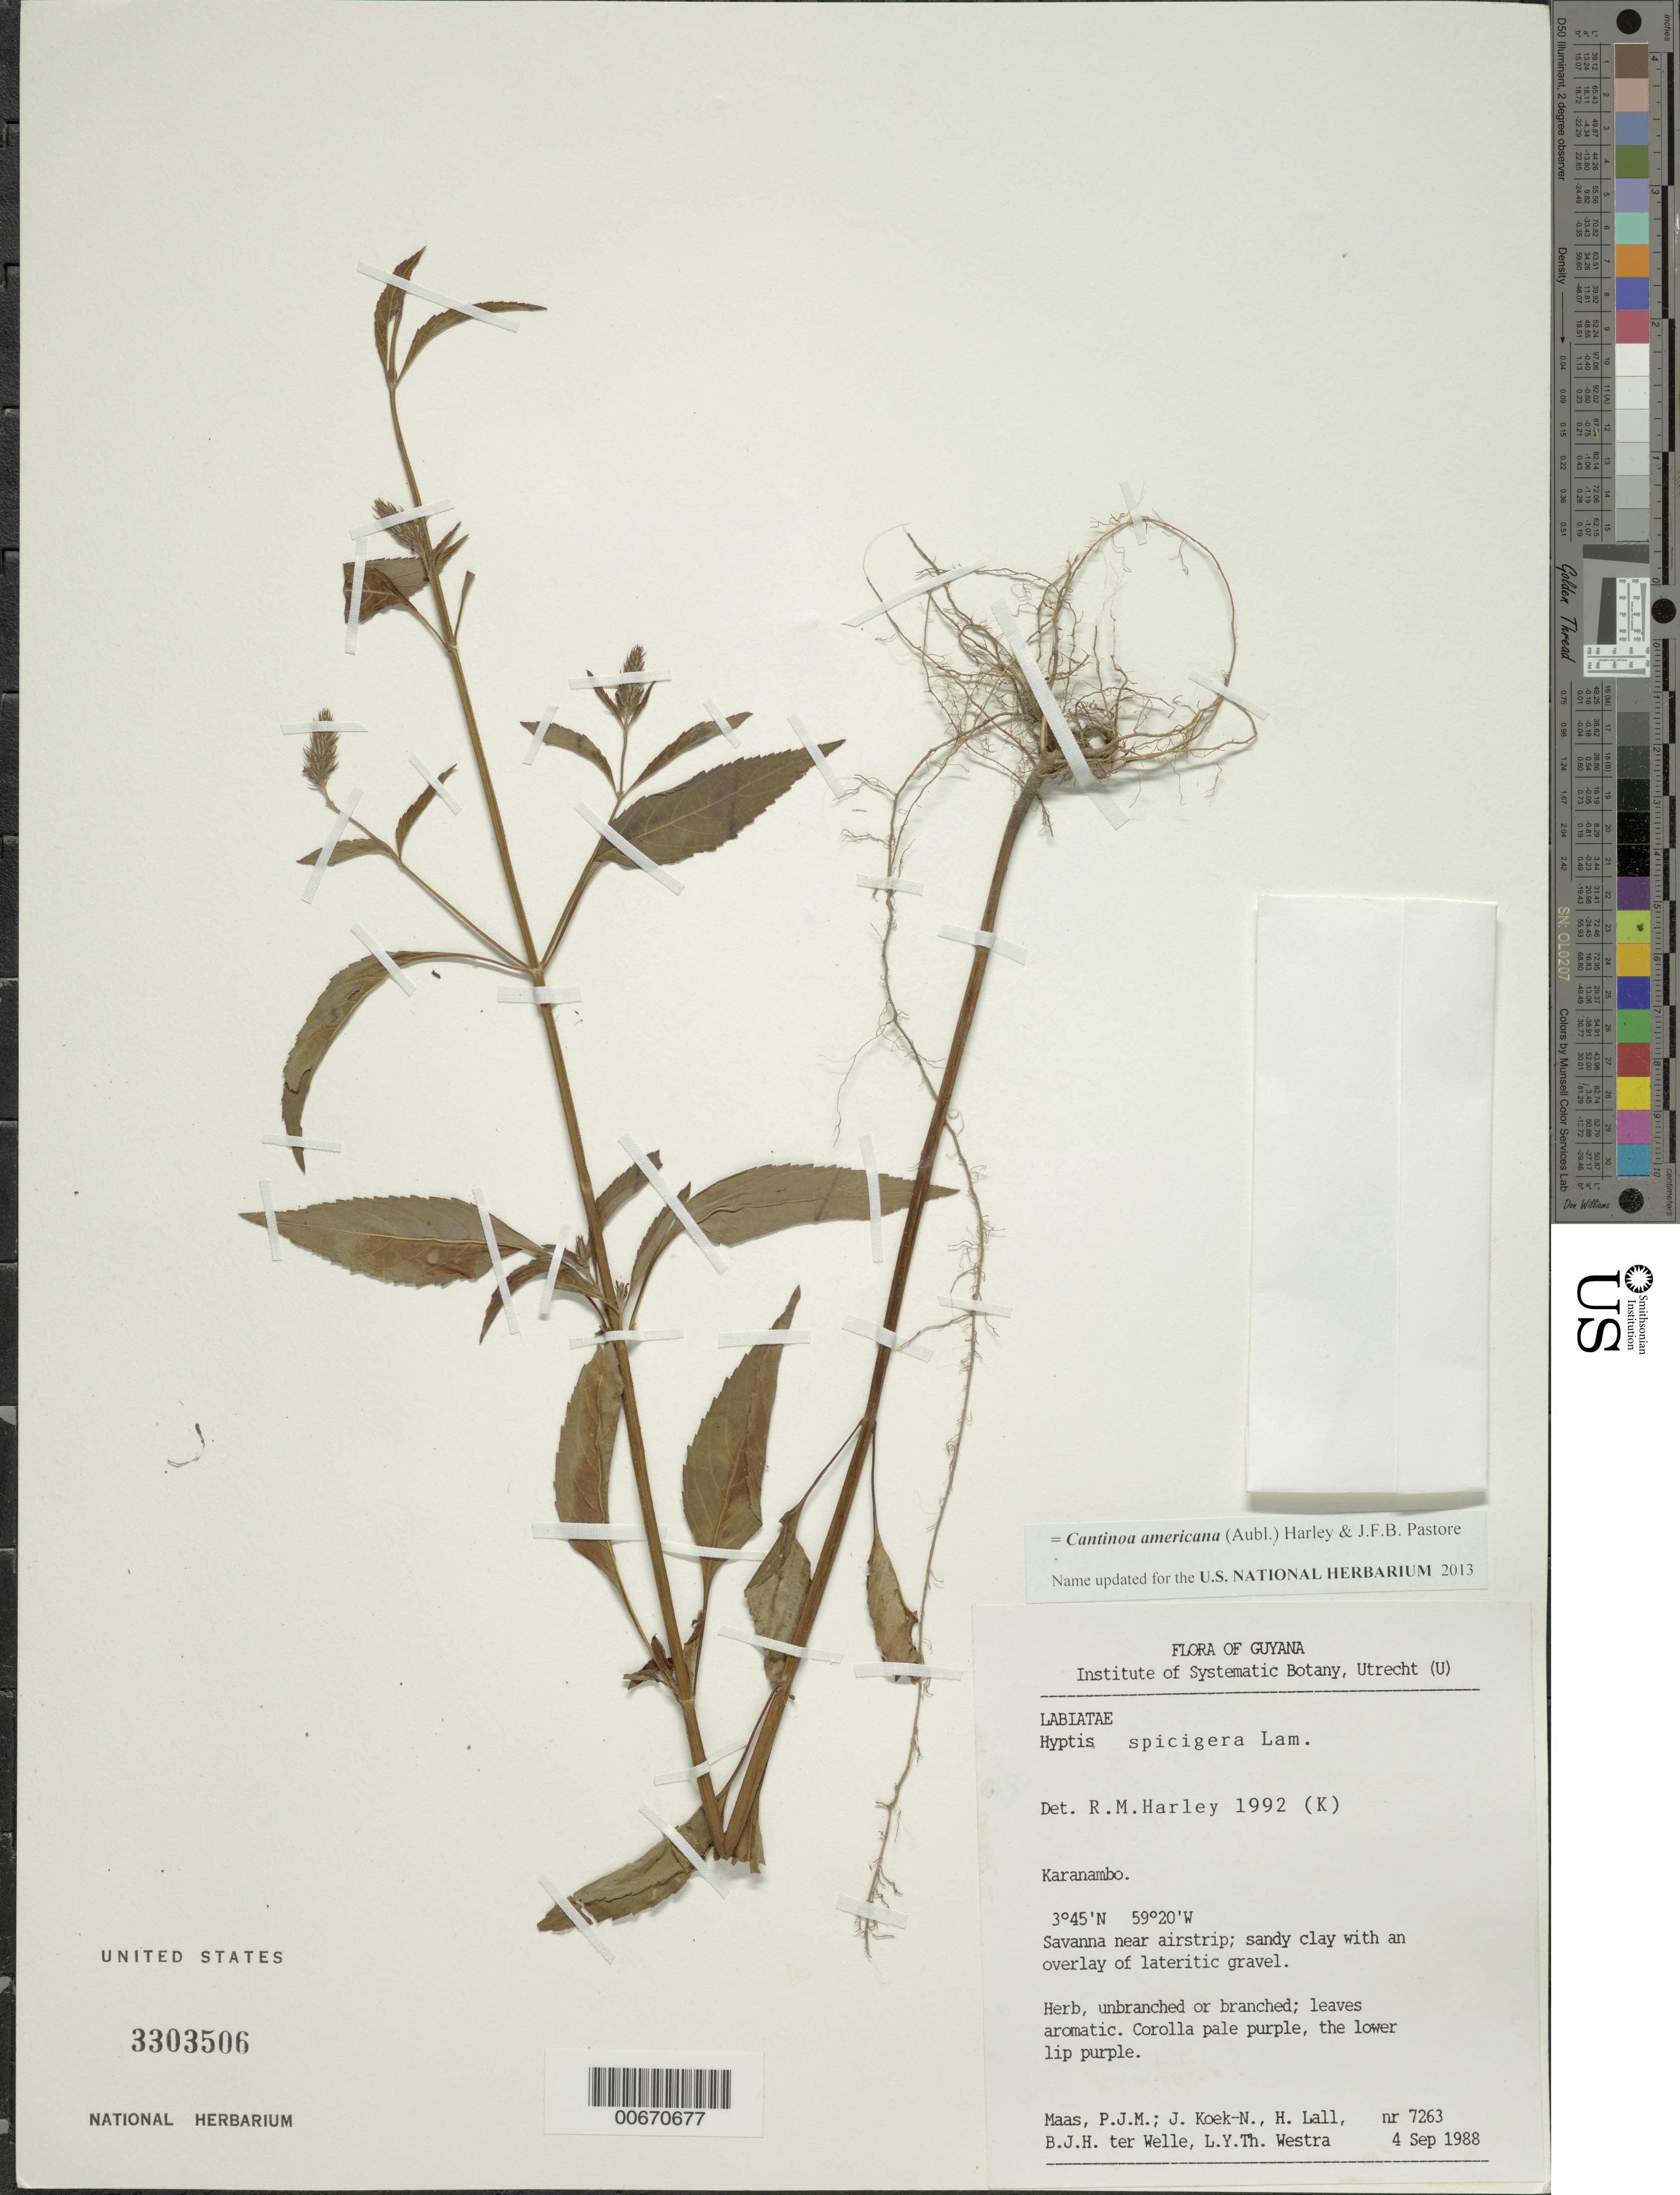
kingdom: Plantae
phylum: Tracheophyta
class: Magnoliopsida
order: Lamiales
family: Lamiaceae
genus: Hyptis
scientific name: Hyptis spicigera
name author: Lam.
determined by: Harley, R. M.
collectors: P. Maas, J. Koek-Noorman, H. Lall, B. Welle & L. Y. T. Westra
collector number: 7263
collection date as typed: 4-Sep-88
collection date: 1988-09-04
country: Guyana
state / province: U. Takutu-U. Essequibo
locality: Karanambo, savanna near airstrip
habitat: Savanna near airstrip, sandy clay with an overlay of lateritic gravel;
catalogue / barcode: US 3303506